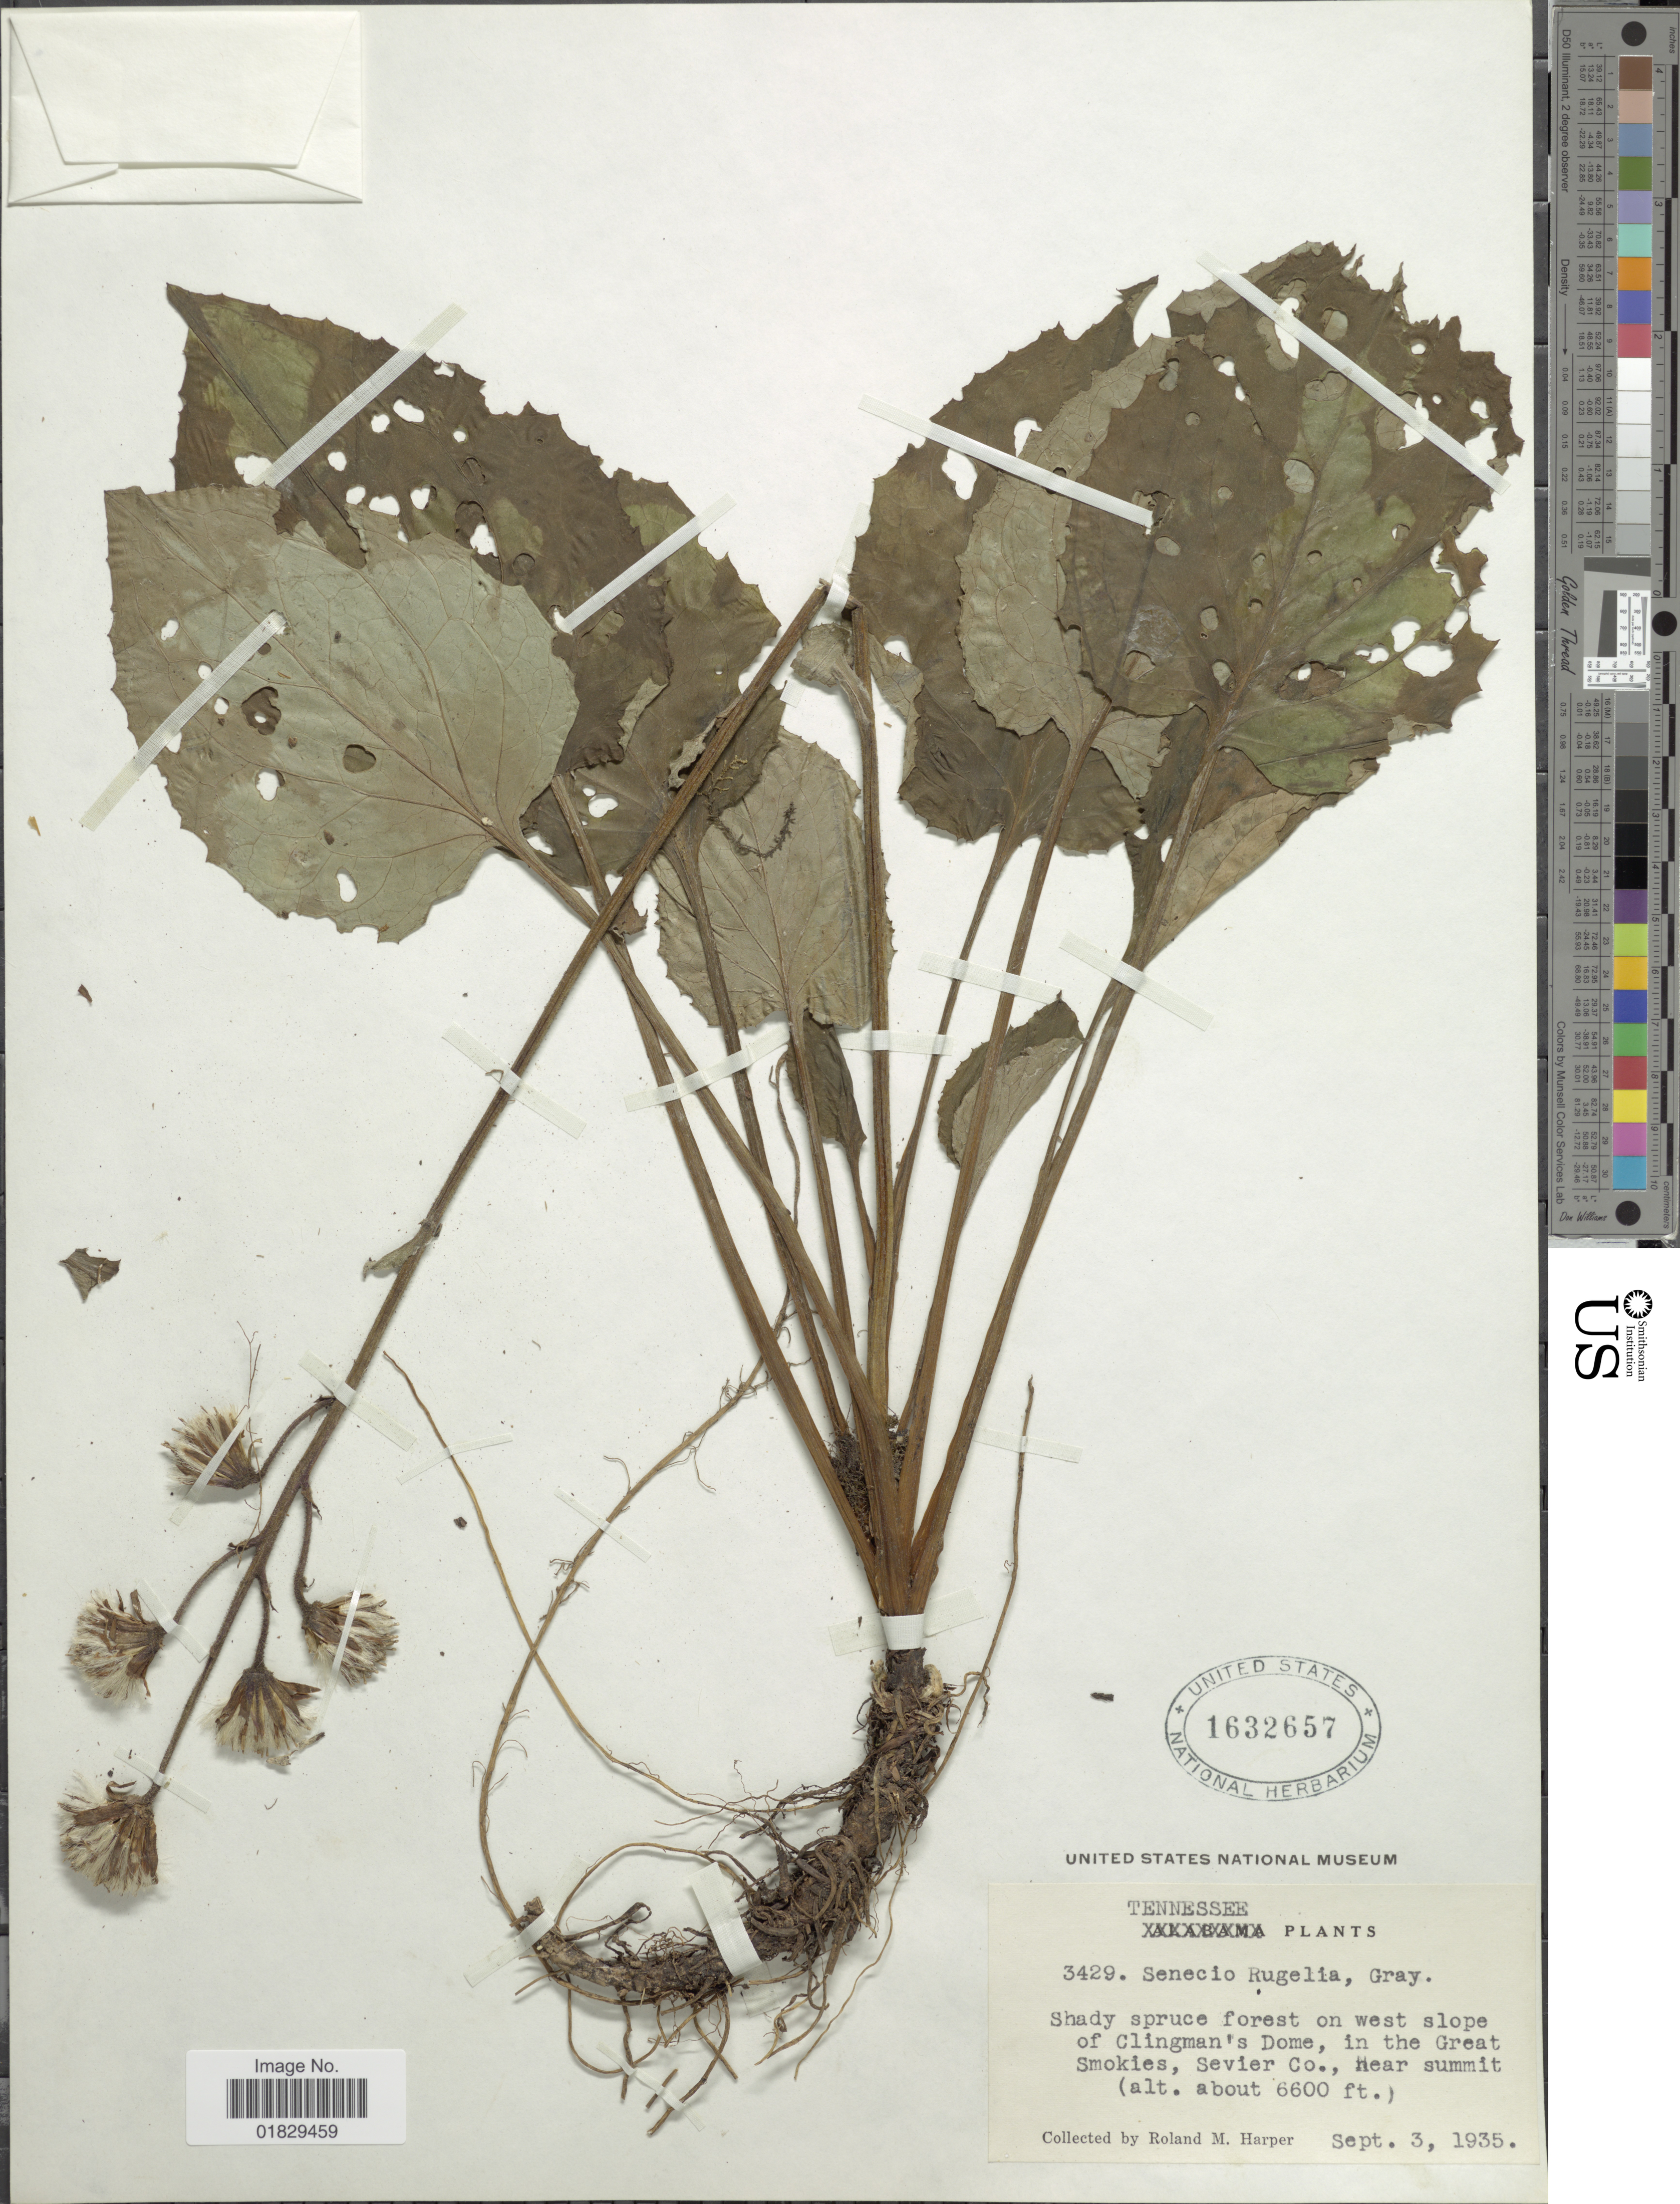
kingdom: Plantae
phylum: Tracheophyta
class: Magnoliopsida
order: Asterales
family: Asteraceae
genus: Rugelia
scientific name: Rugelia nudicaulis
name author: Shuttlew. ex Chapm.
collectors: R. M. Harper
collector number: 3429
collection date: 1935-09-03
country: United States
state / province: Tennessee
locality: Shady spruce forest on west slope of Clingman's Dome, in the Great Smokies, Sevier Co., near summit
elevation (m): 2012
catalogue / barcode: US 1632657